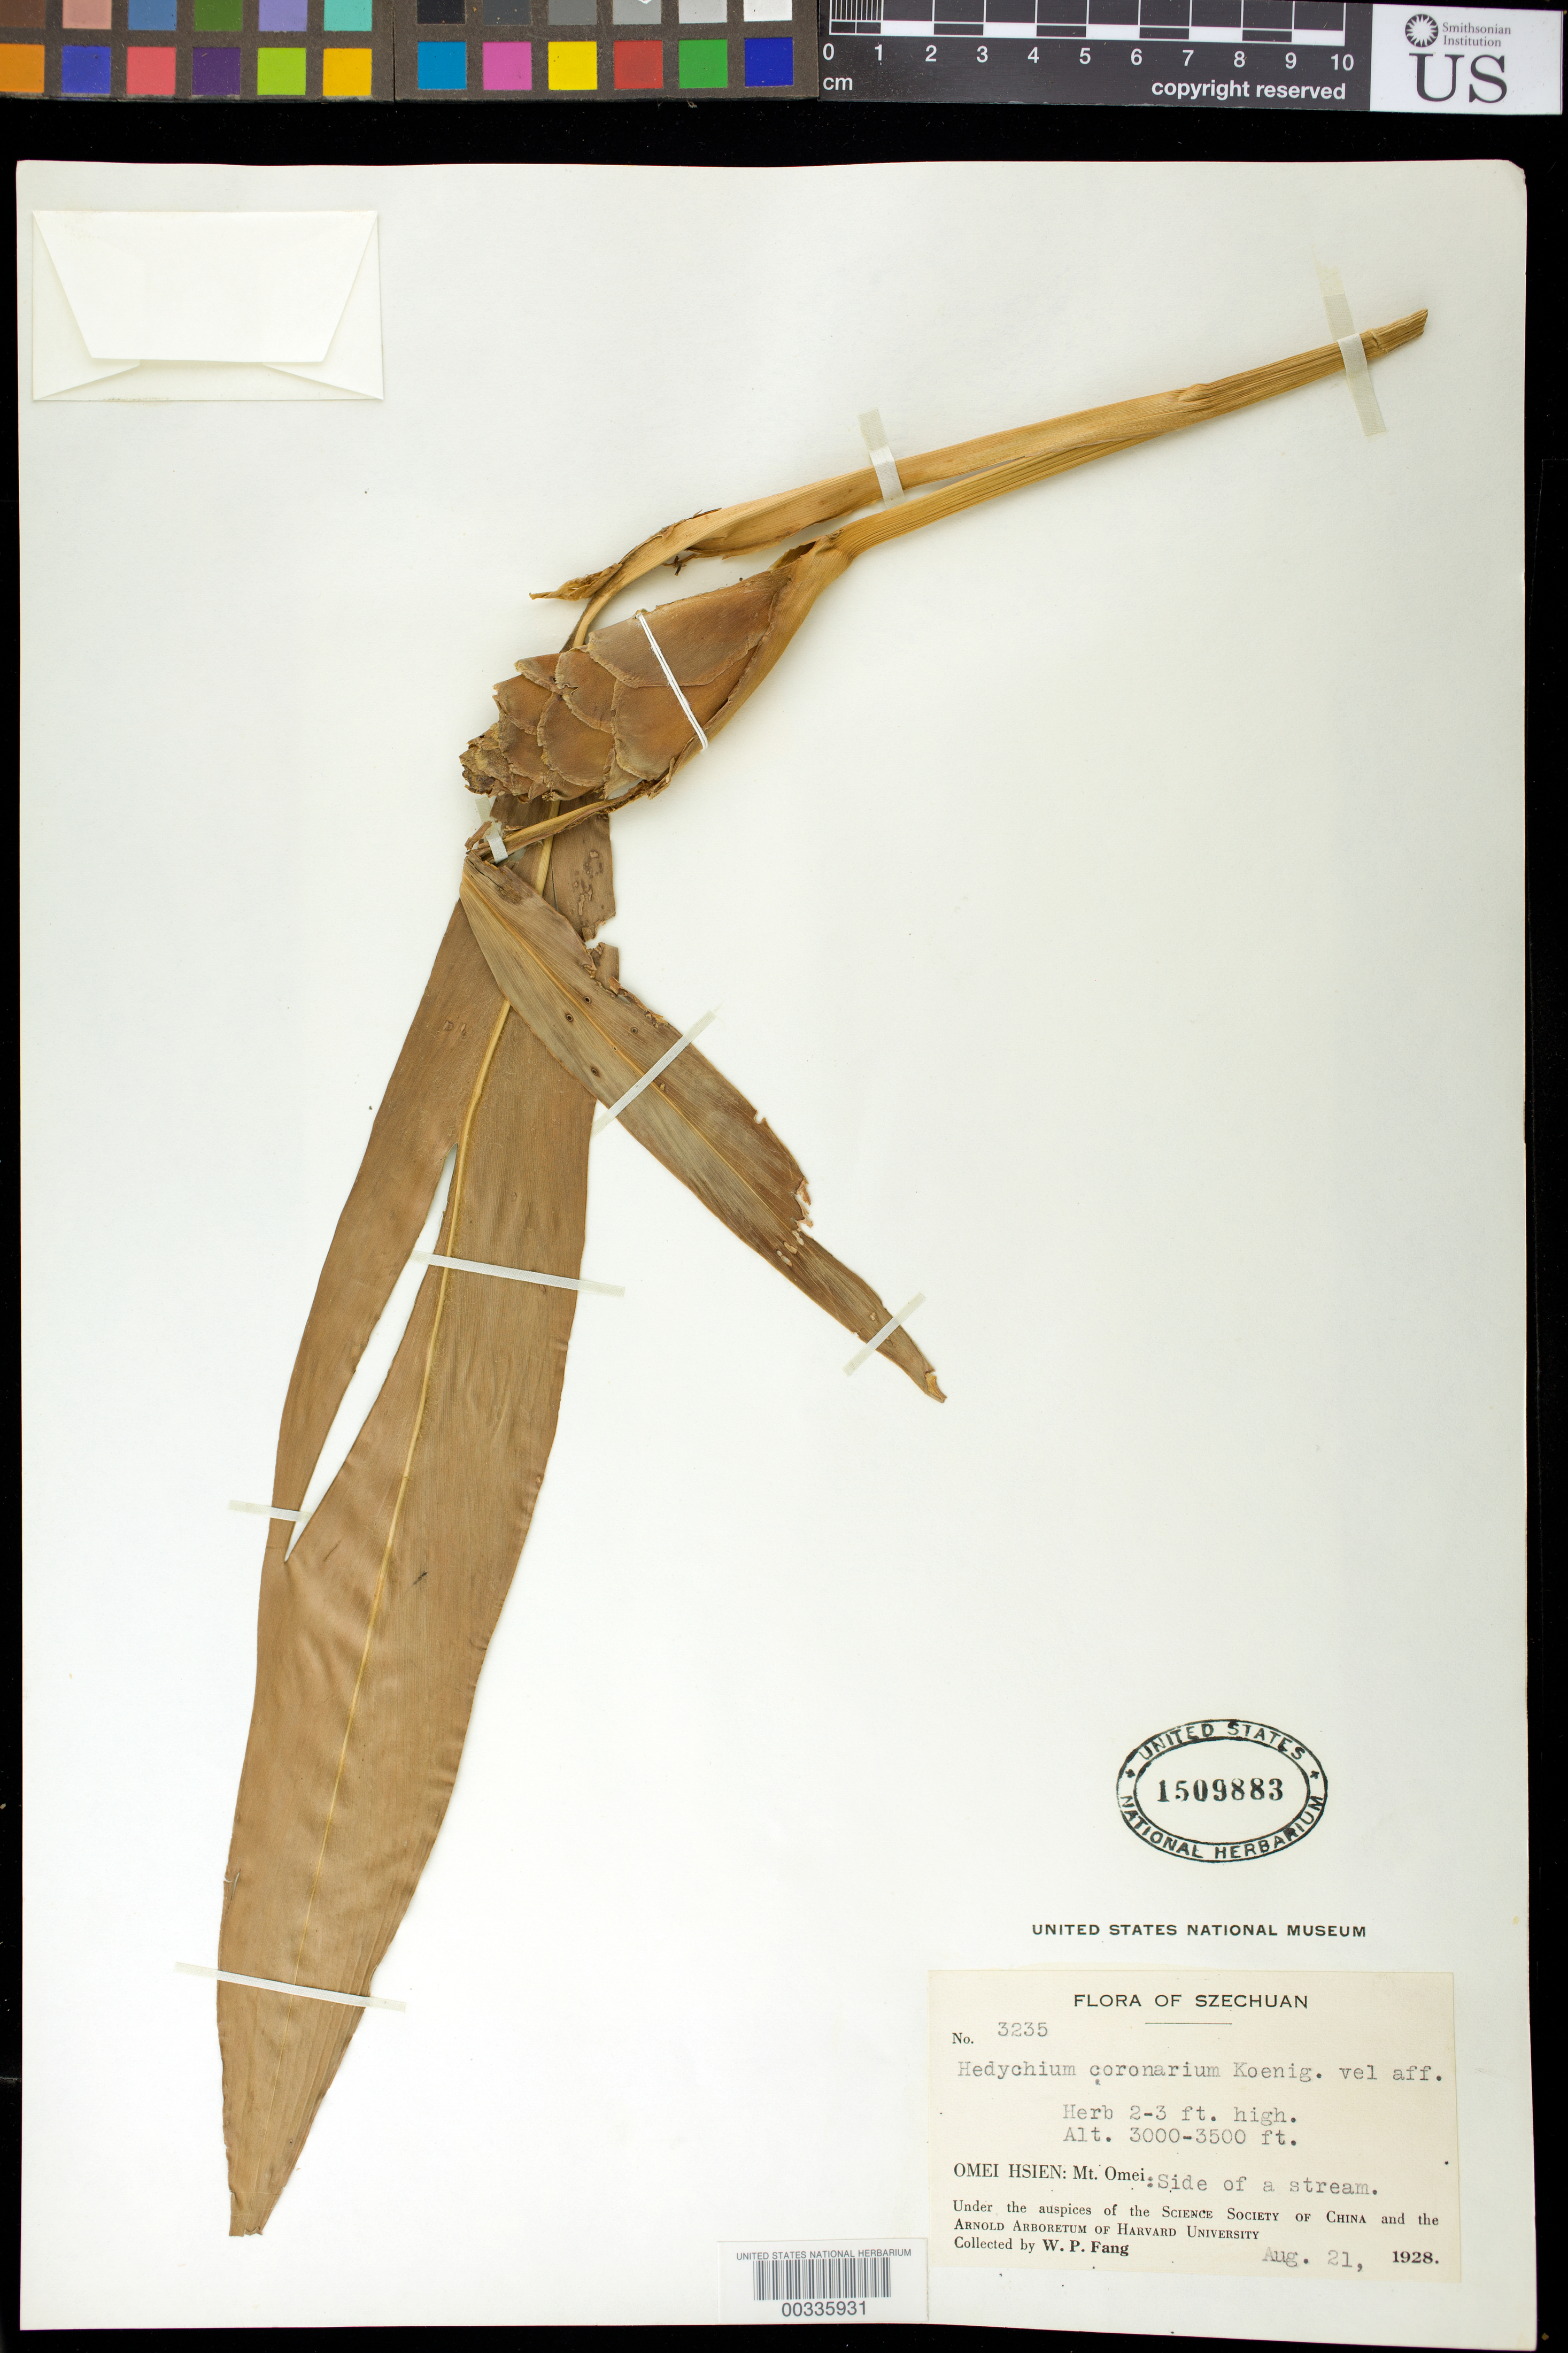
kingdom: Plantae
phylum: Tracheophyta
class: Liliopsida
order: Zingiberales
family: Zingiberaceae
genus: Hedychium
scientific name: Hedychium coronarium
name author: J. Koenig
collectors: W. P. Fang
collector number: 3235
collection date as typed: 21 Aug 1928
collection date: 1928-08-21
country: China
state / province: Sichuan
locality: Flora of szechuan, omei hsien: mt omei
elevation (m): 914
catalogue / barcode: US 1509883